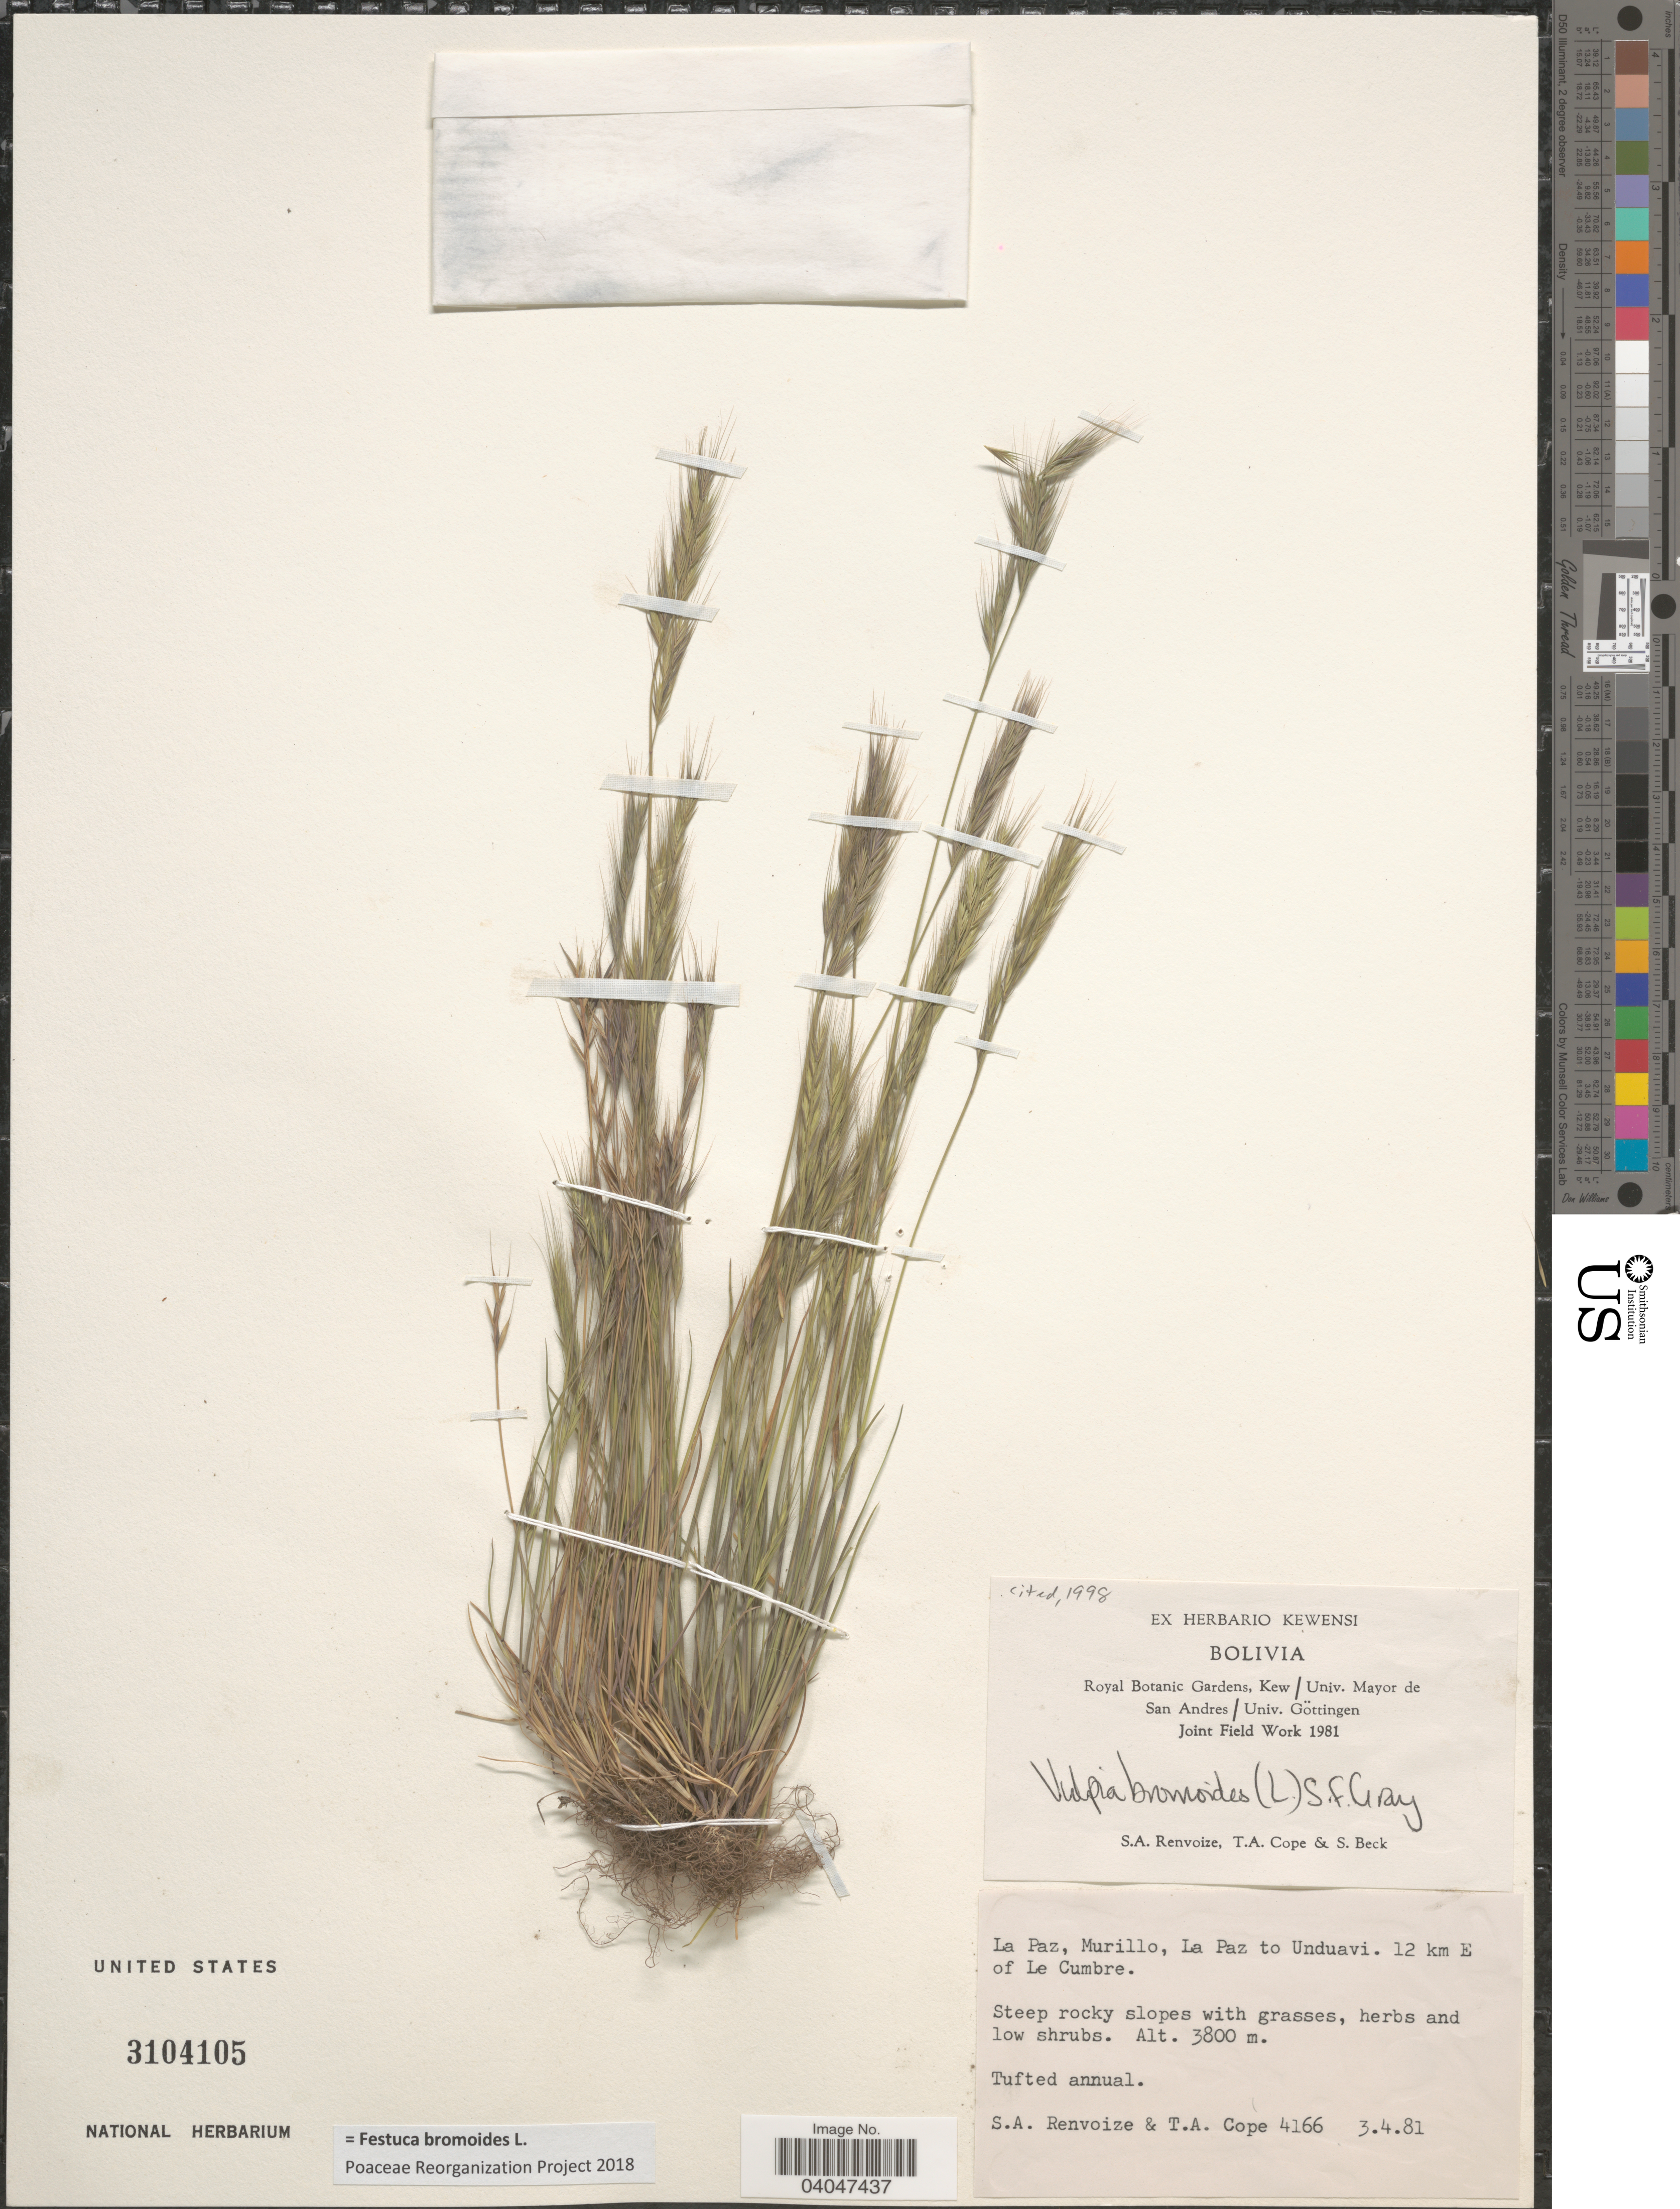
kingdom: Plantae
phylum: Tracheophyta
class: Liliopsida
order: Poales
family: Poaceae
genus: Festuca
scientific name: Festuca bromoides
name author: L.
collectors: S. A. Renvoize, T. A. Cope & S. G. Beck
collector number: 4166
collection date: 1981-04-03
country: Bolivia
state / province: La Paz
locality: Murillo, La Paz to Unduavi. 12 km E of Le Cumbre.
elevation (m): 3800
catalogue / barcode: US 3104105